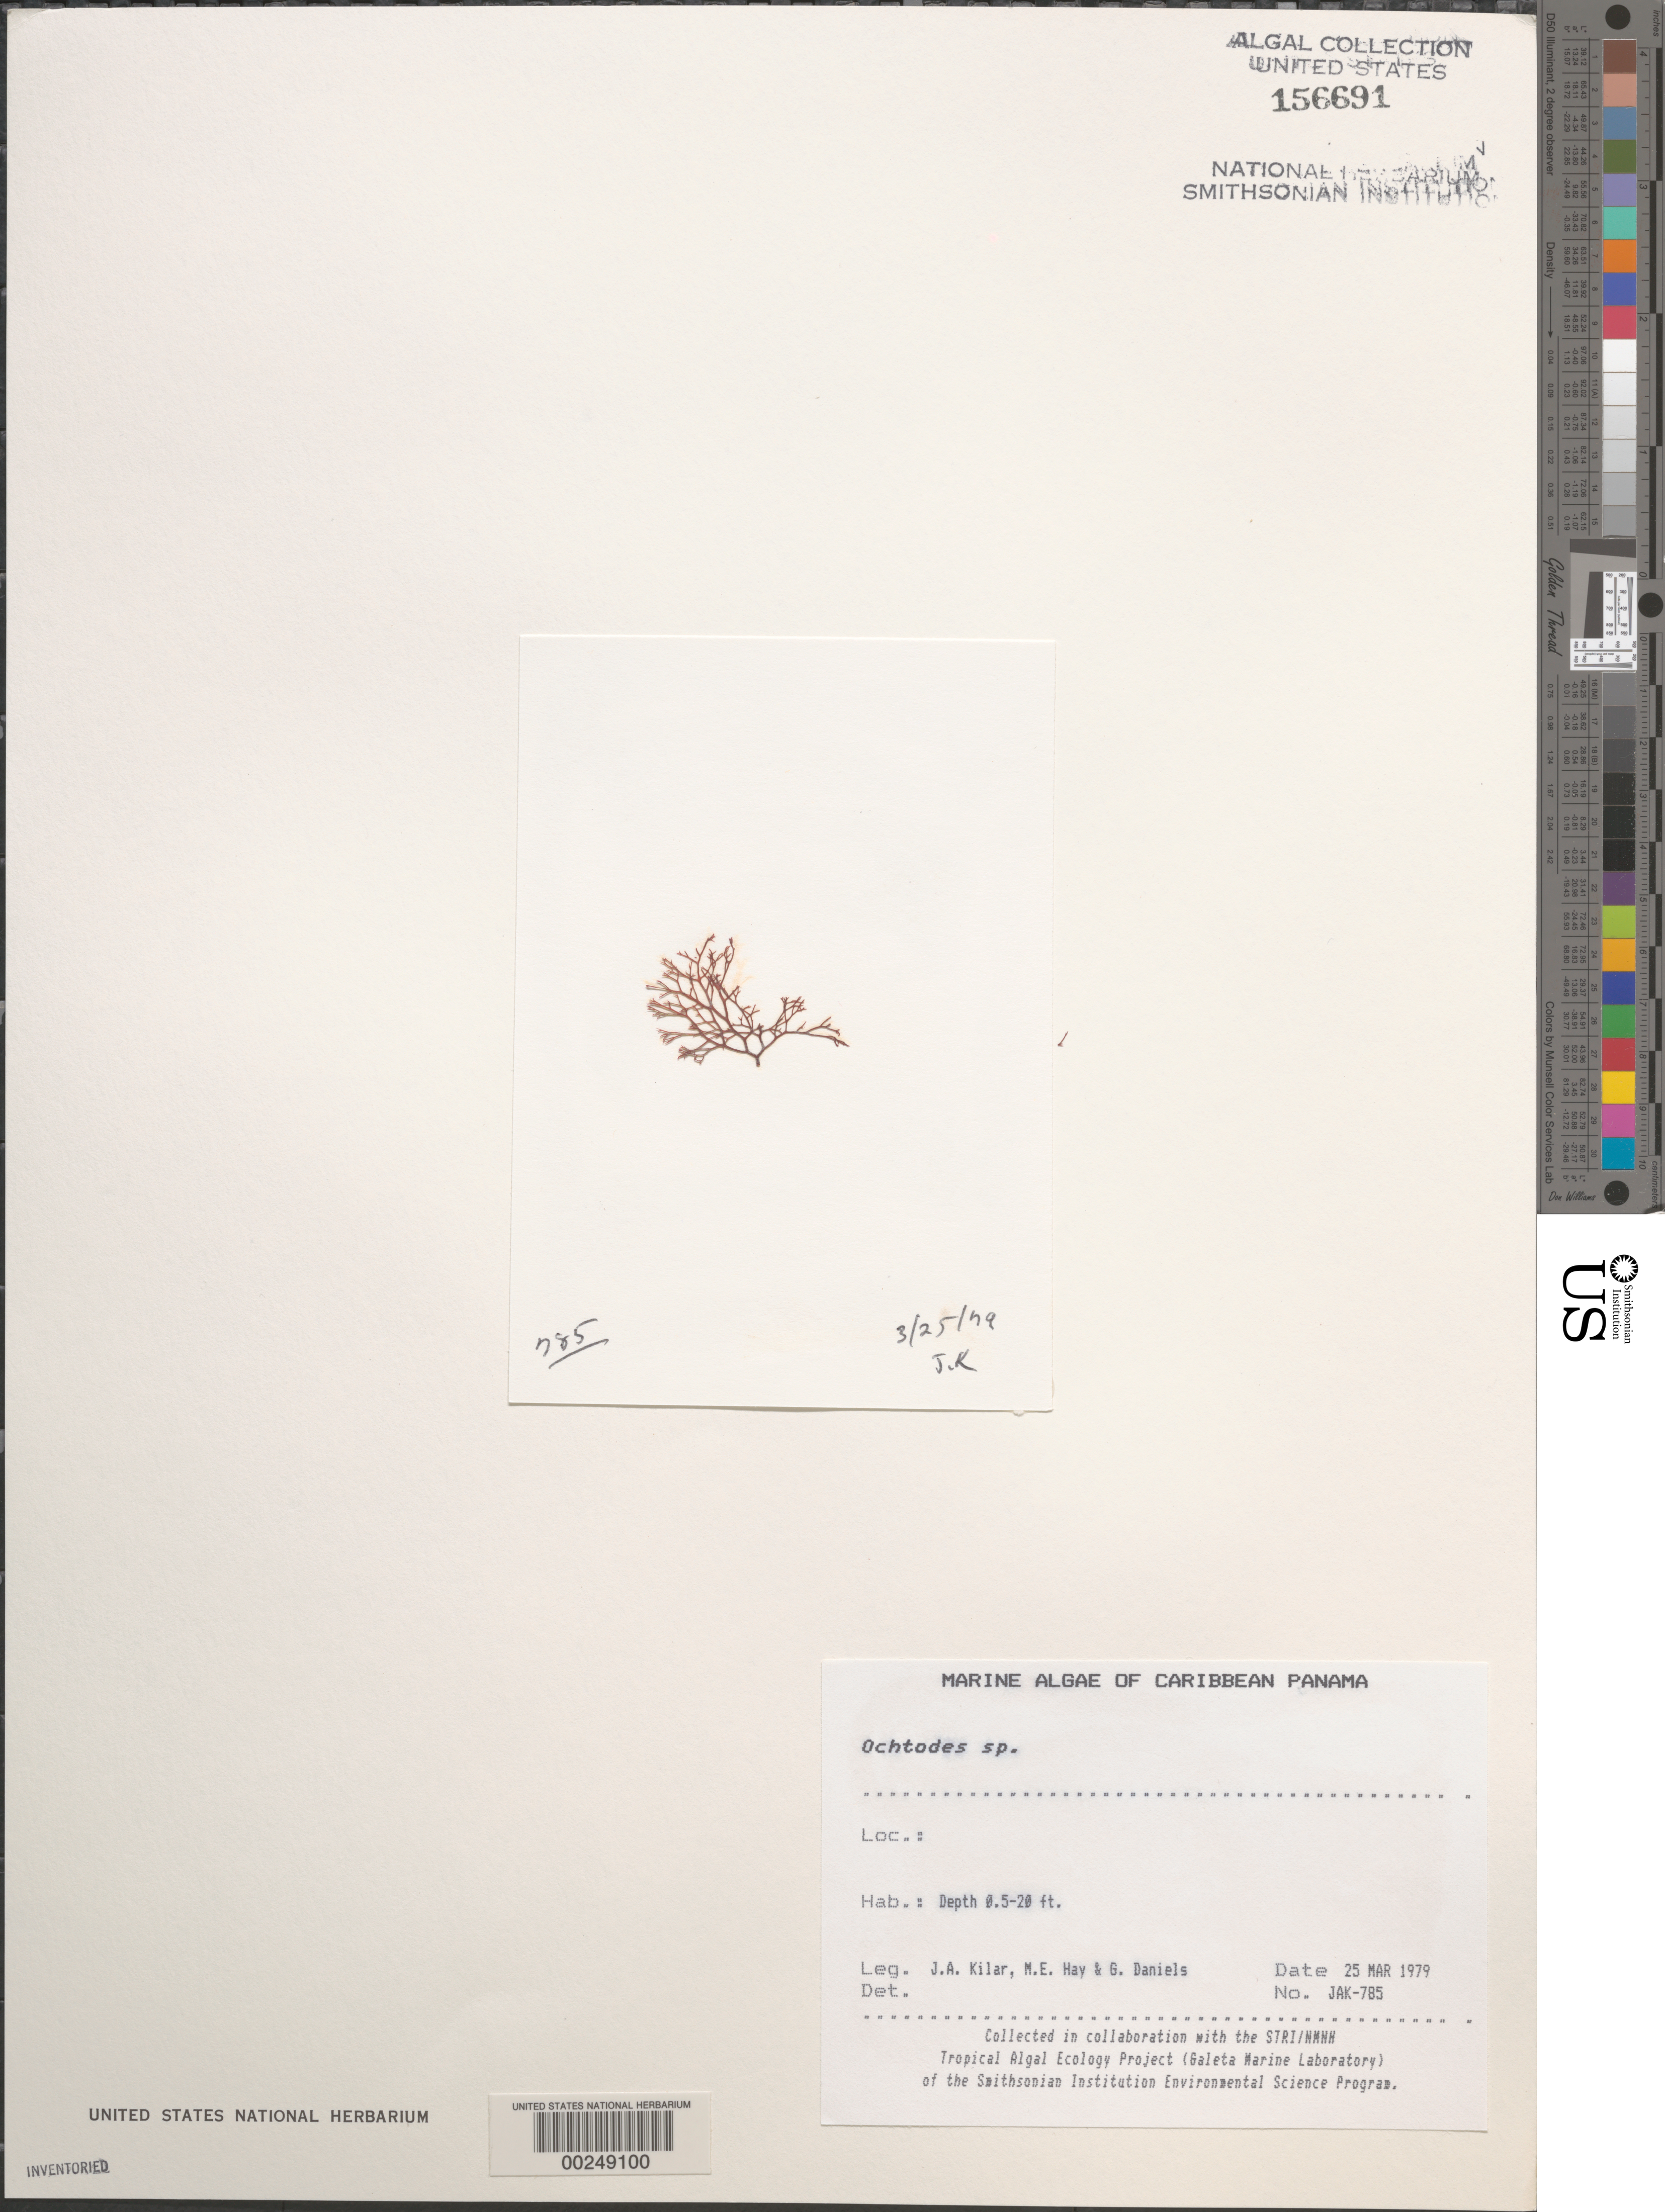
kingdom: Plantae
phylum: Rhodophyta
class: Florideophyceae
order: Gigartinales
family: Rhizophyllidaceae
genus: Ochtodes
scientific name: Ochtodes sp.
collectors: J. A. Kilar, M. E. Hay & G. S. Daniels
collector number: JAK-785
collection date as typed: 25 Mar 1979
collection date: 1979-03-25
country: Panama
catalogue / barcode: US 156691